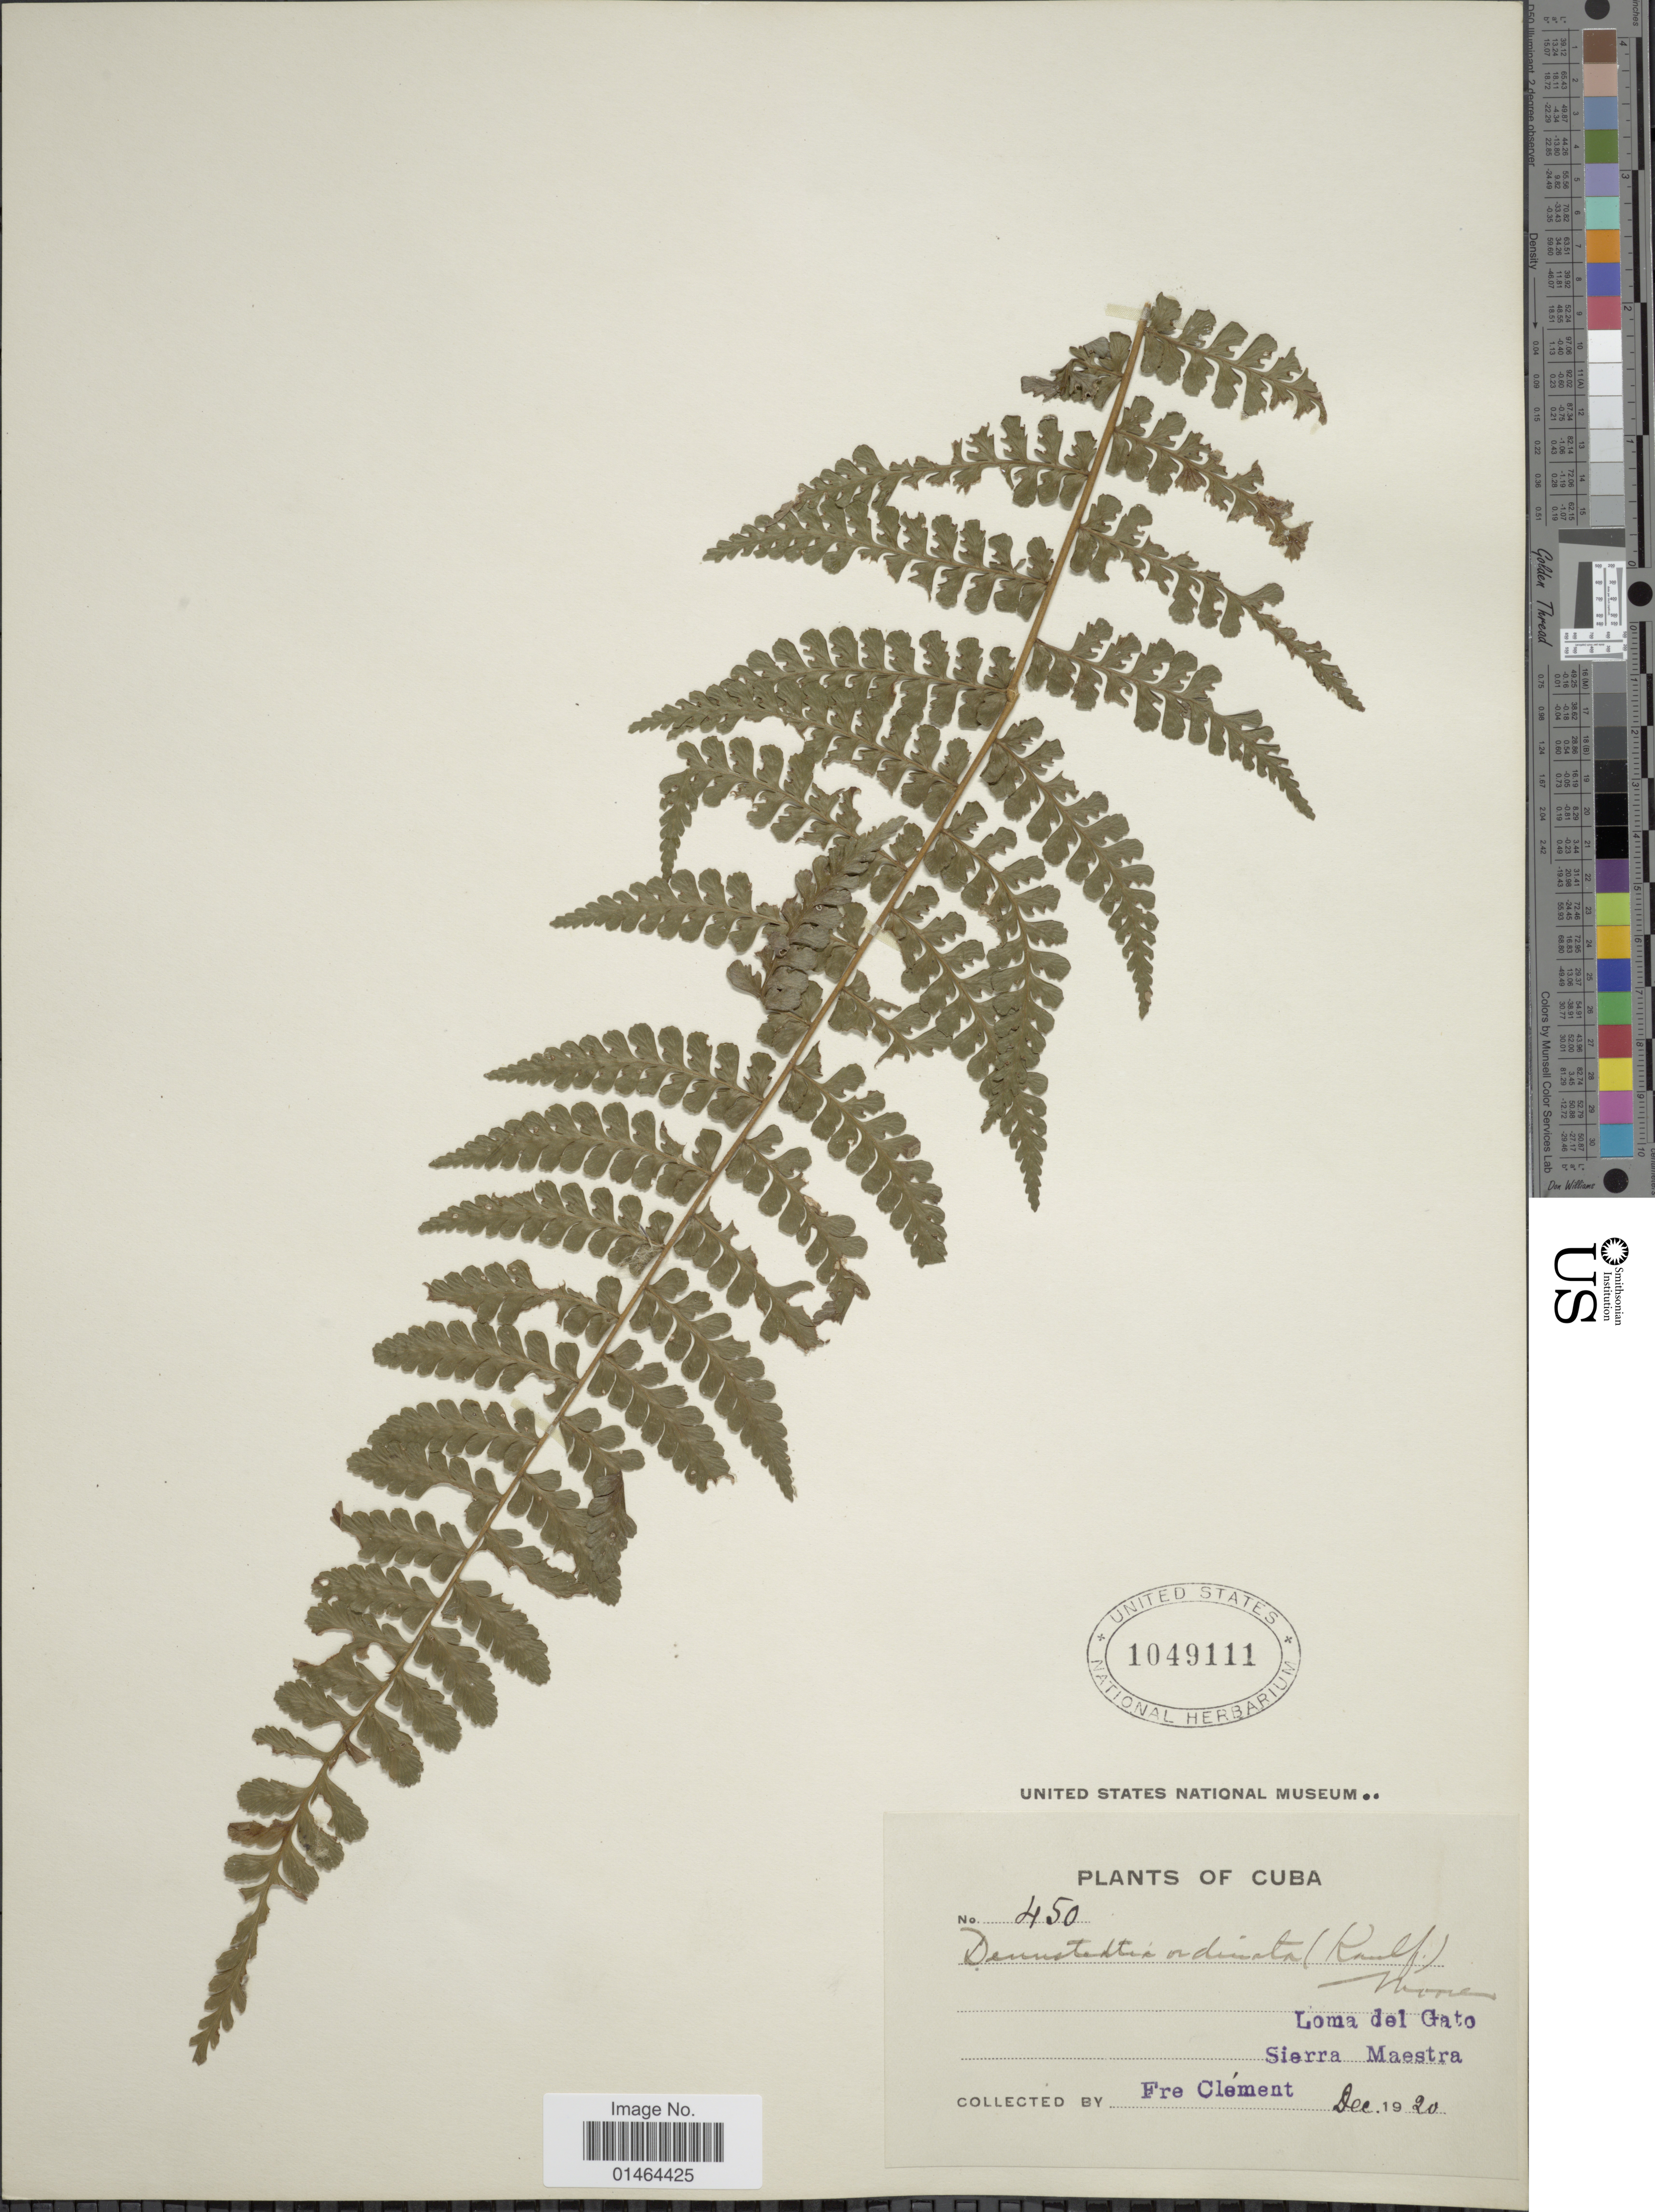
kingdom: Plantae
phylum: Tracheophyta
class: Polypodiopsida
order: Polypodiales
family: Dennstaedtiaceae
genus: Dennstaedtia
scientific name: Dennstaedtia dissecta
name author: (Sw.) T. Moore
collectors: B. Clement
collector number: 450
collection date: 1920-12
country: Cuba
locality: Loma del Gato, Sierra Maestra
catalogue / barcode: US 1049111